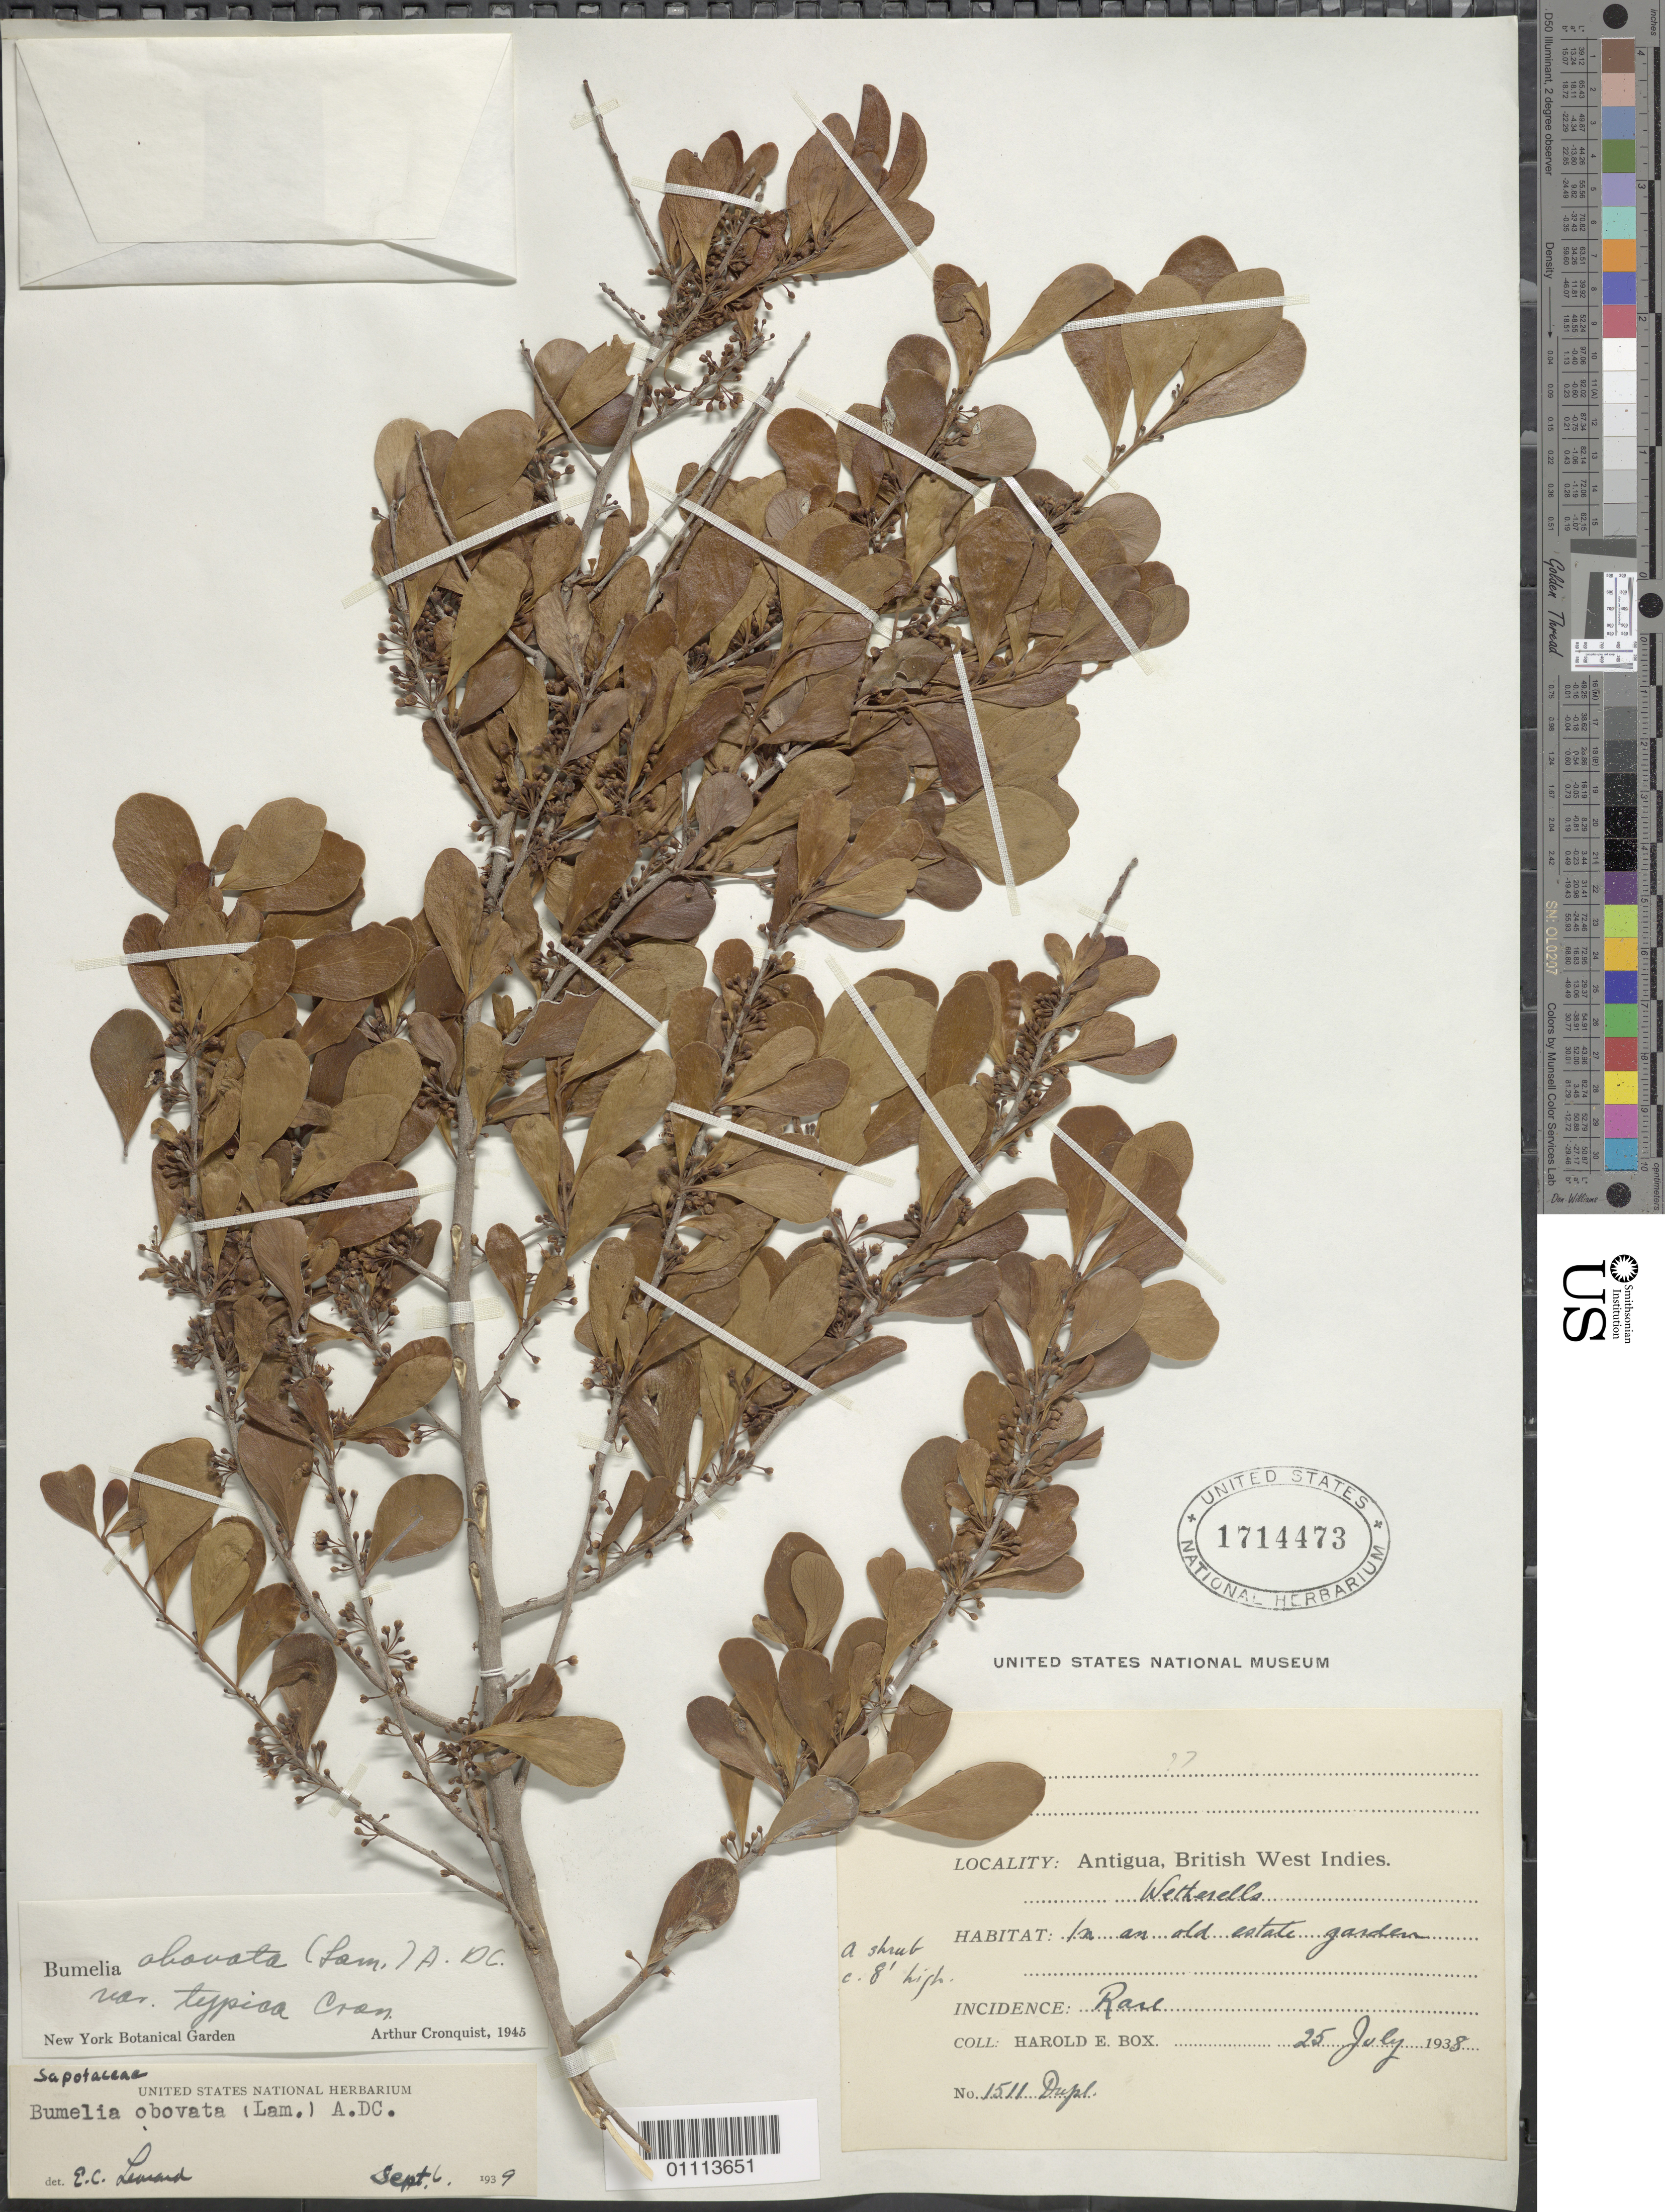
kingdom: Plantae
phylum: Tracheophyta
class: Magnoliopsida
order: Ericales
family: Sapotaceae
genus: Sideroxylon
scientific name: Sideroxylon obovatum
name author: Lam.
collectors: H. E. Box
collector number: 1511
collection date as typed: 25 Jul 1938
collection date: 1938-07-25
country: Antigua and Barbuda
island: Antigua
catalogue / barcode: US 1714473